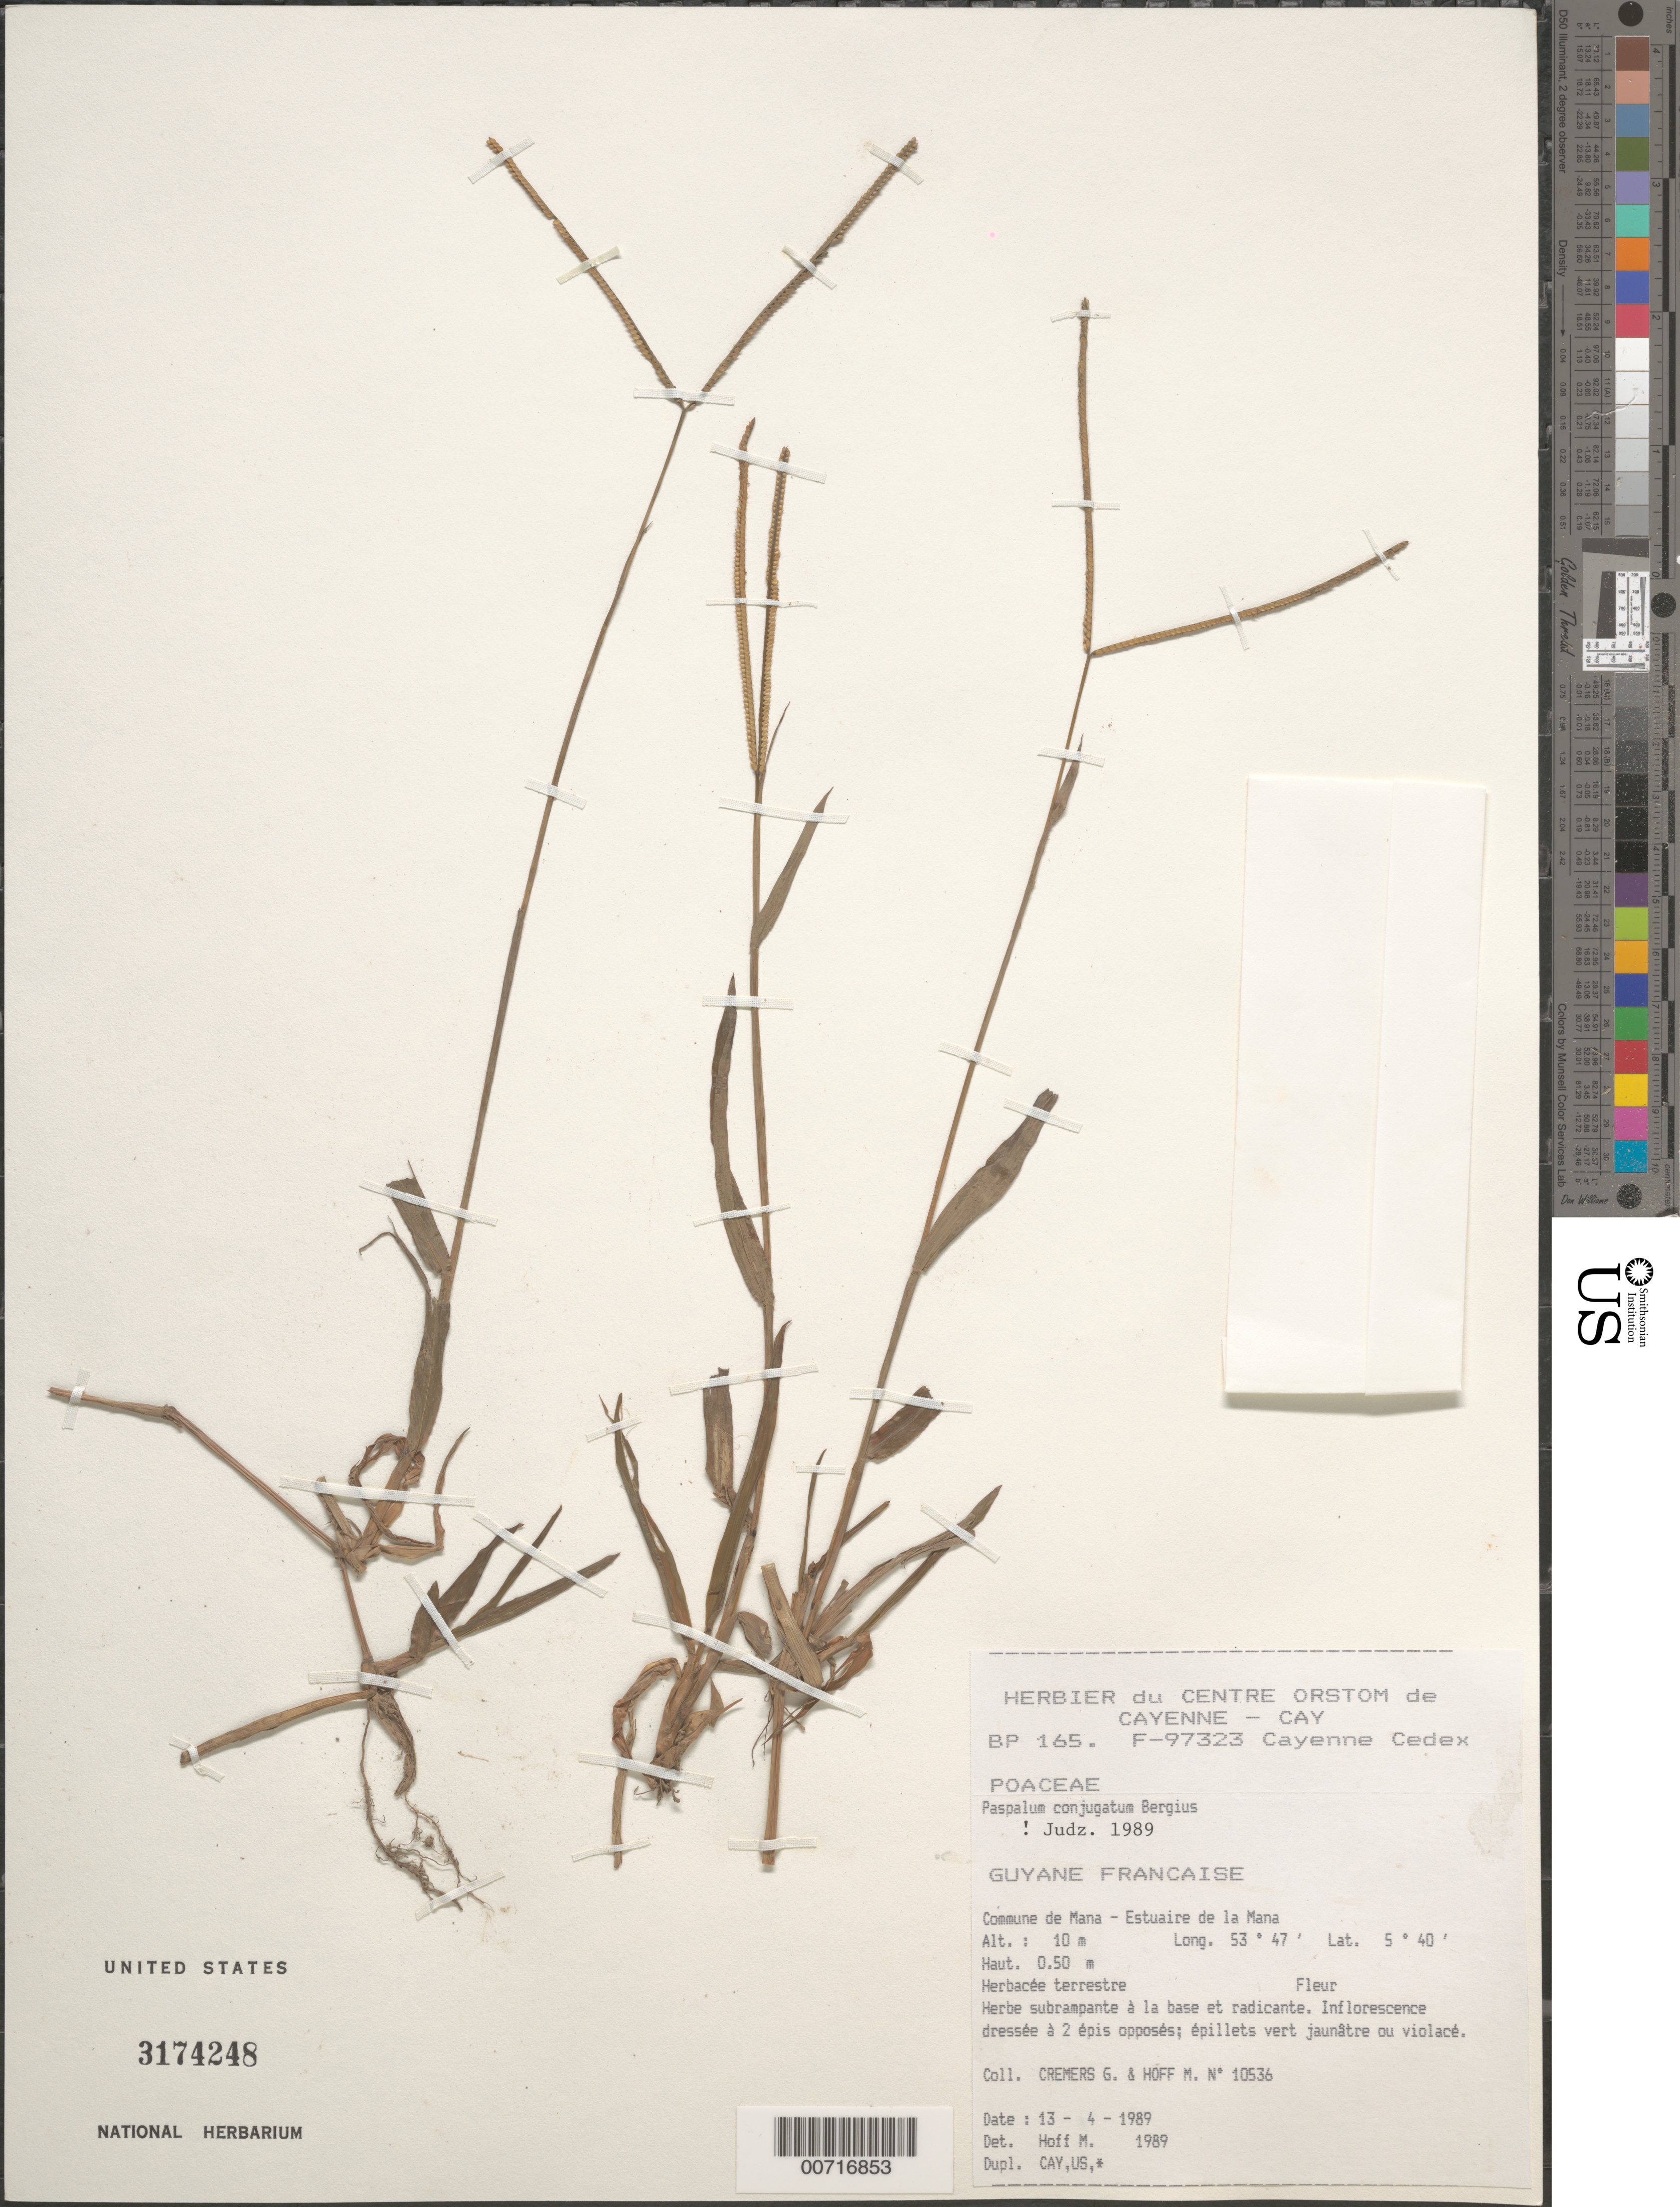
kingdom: Plantae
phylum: Tracheophyta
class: Liliopsida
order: Poales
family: Poaceae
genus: Paspalum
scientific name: Paspalum conjugatum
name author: P.J. Bergius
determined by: Judziewicz, E. J.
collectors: G. Cremers & M. Hoff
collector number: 10536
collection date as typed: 13-Apr-89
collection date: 1989-04-13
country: French Guiana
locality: Commune de Mana, Estuaire de la Mana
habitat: Estuaire de la Mana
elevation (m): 10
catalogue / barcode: US 3174248